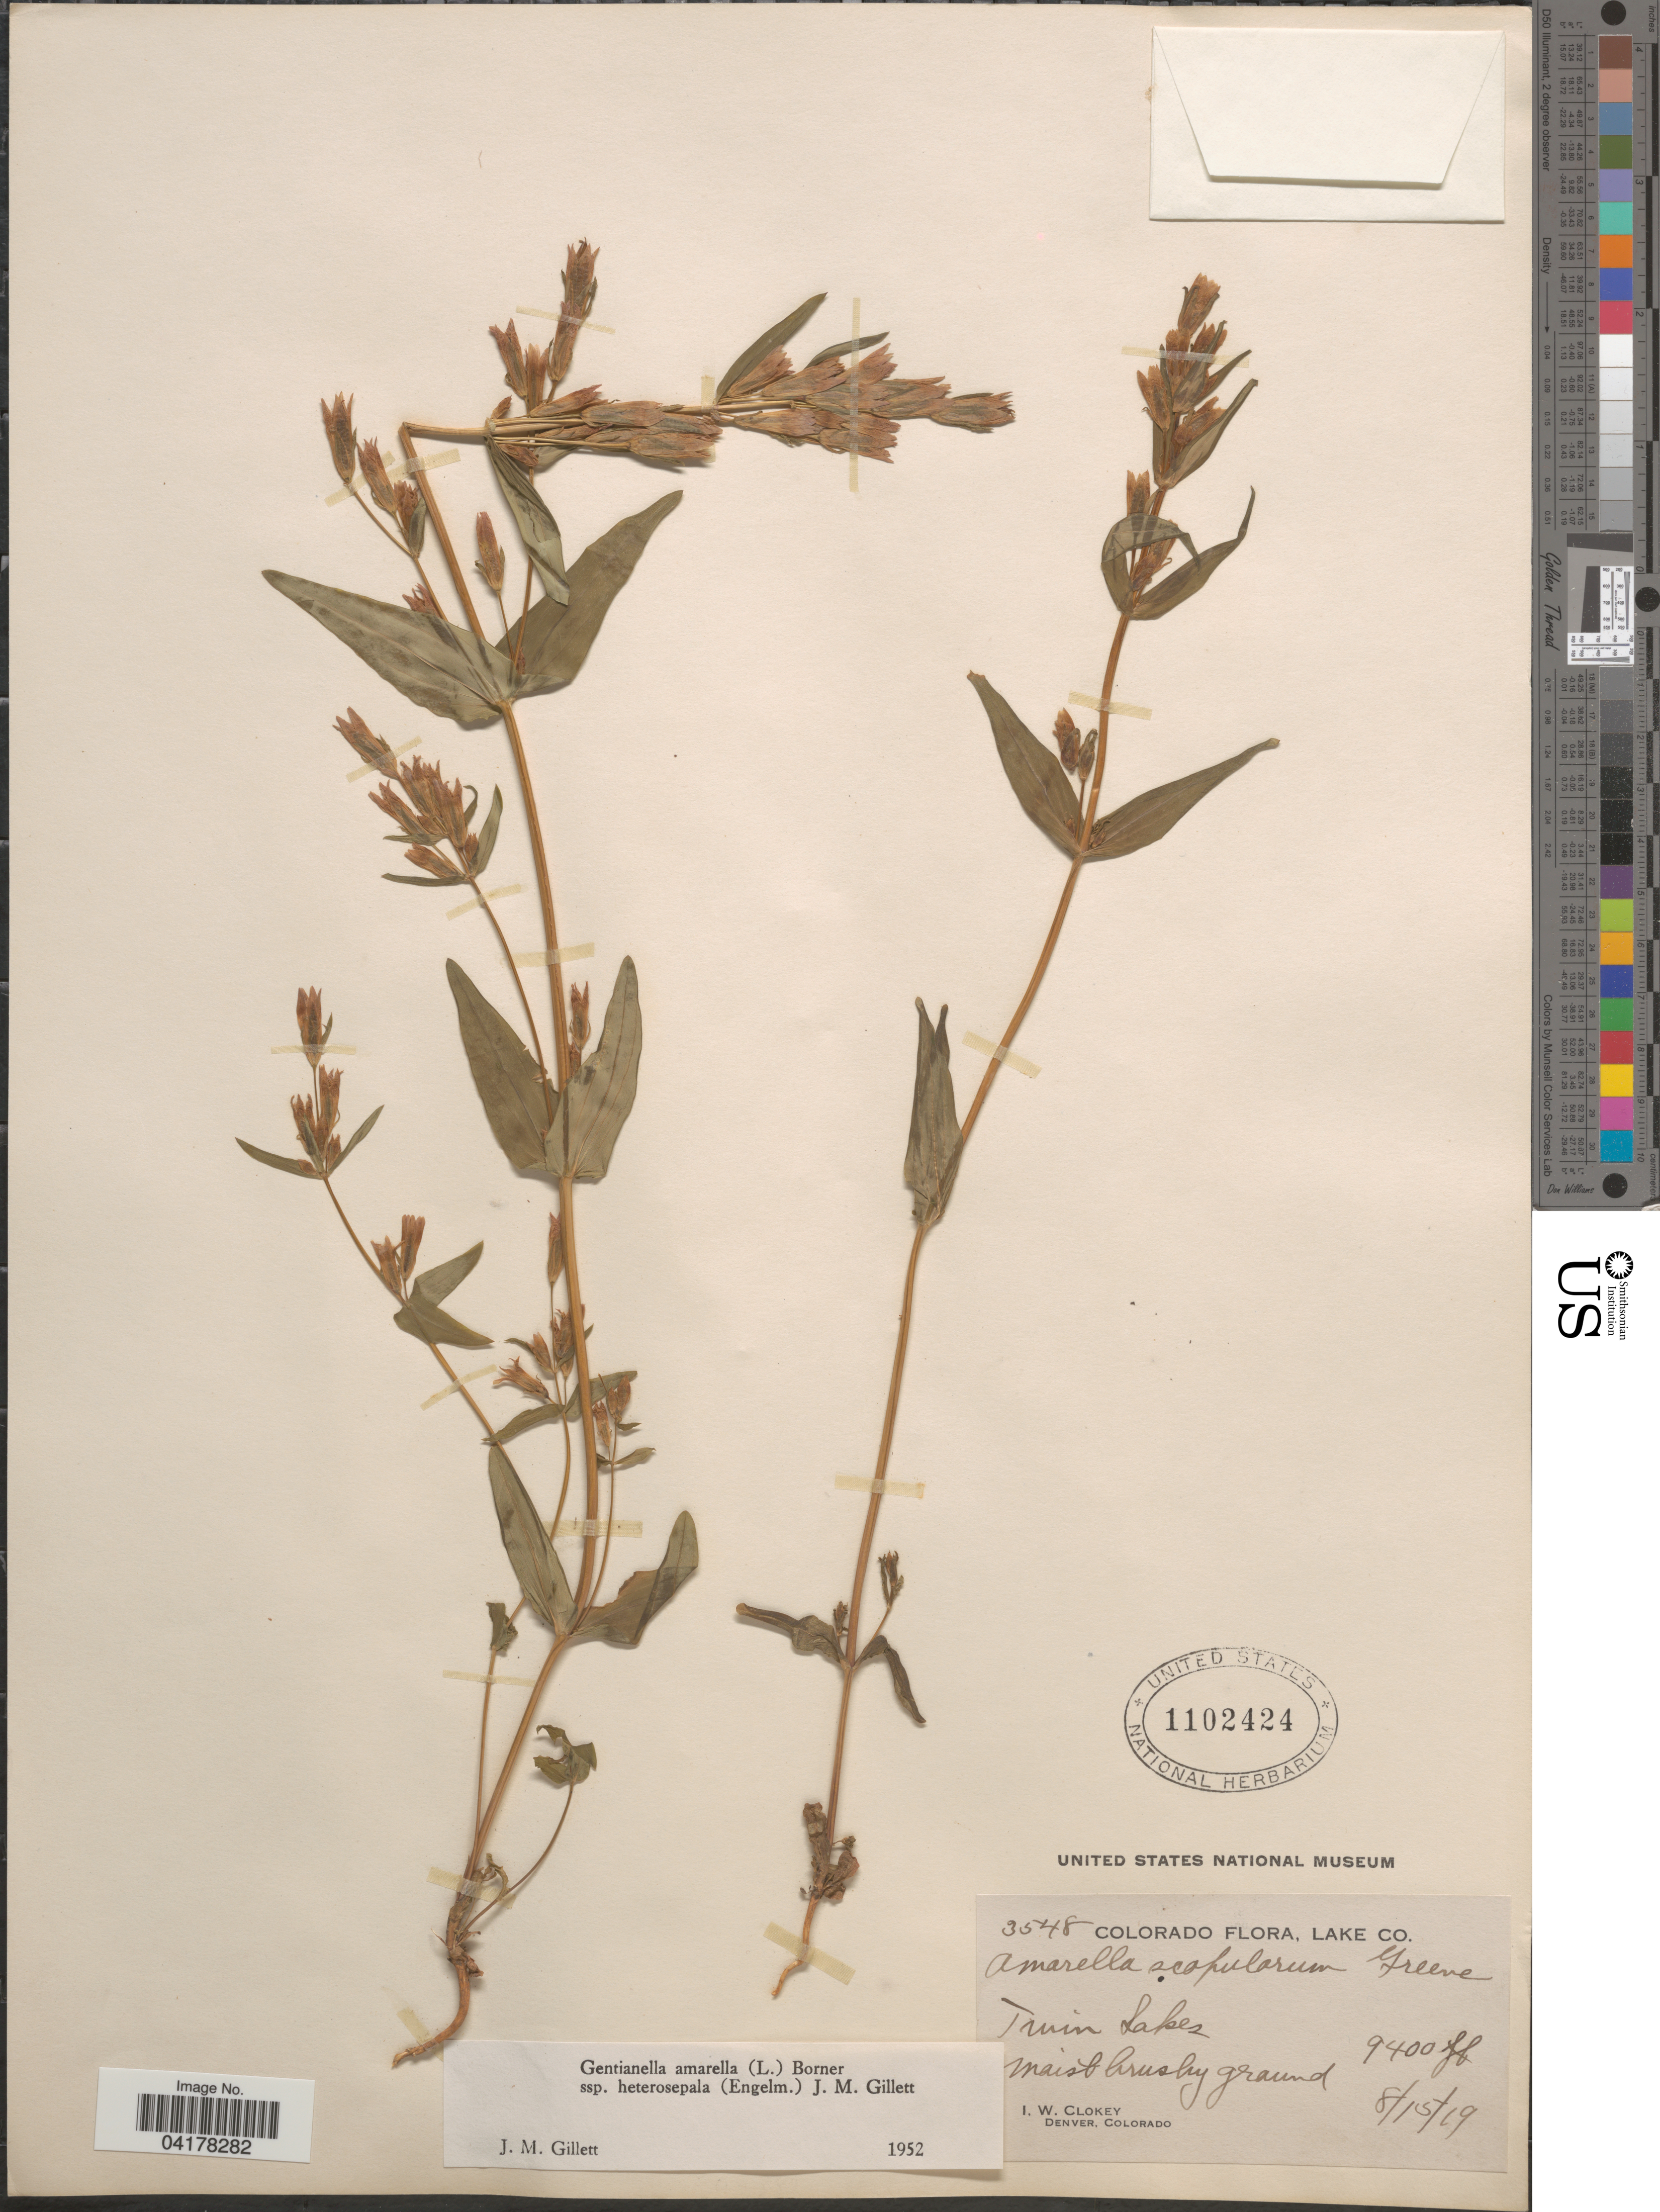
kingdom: Plantae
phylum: Tracheophyta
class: Magnoliopsida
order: Gentianales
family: Gentianaceae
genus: Gentianella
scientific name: Gentianella amarella subsp. heterosepala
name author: (Engelm.) J.M. Gillet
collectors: I. W. Clokey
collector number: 3548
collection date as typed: Transcribed d/m/y: 15/8/19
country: United States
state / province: Colorado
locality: Lake Co. Twin Lakes.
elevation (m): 2865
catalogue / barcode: US 1102424